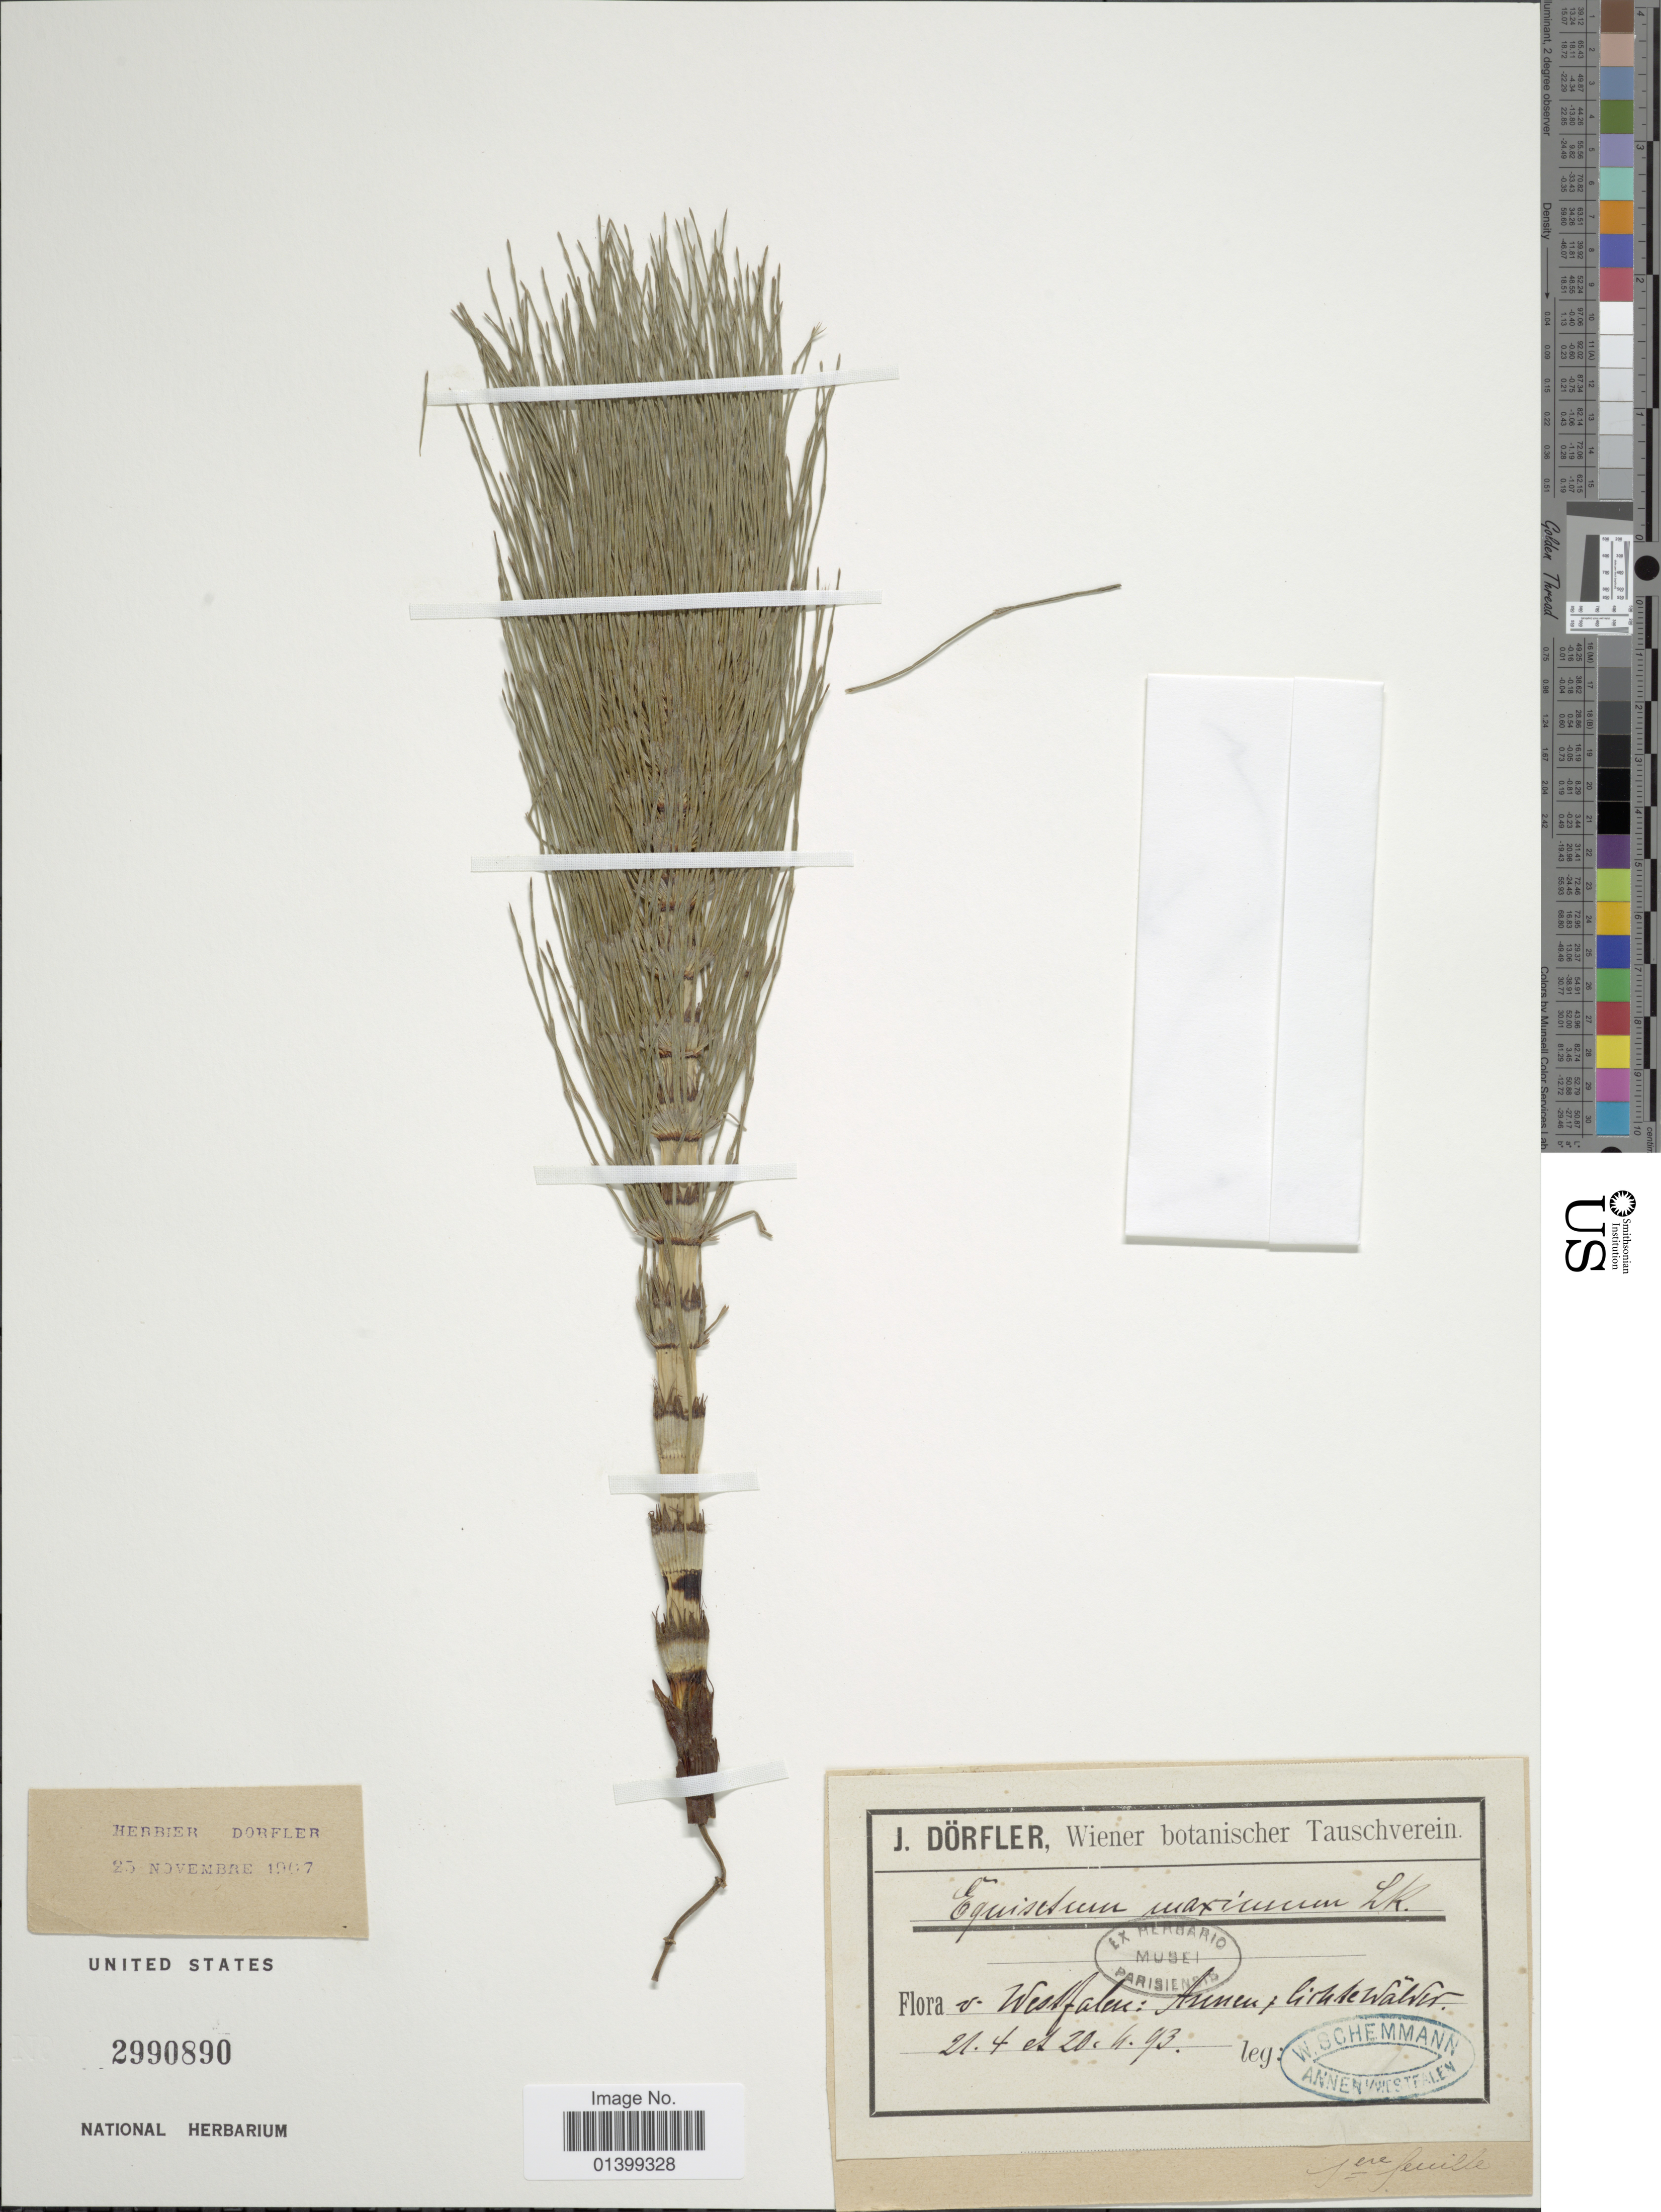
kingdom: Plantae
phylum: Tracheophyta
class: Polypodiopsida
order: Equisetales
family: Equisetaceae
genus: Equisetum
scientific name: Equisetum telmateia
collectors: W. Schemmann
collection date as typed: Transcribed d/m/y: 21/4/93 to 20/4/93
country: Germany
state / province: Nordrhein-Westfalen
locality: Annen; lichte Wälder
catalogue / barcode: US 2990890